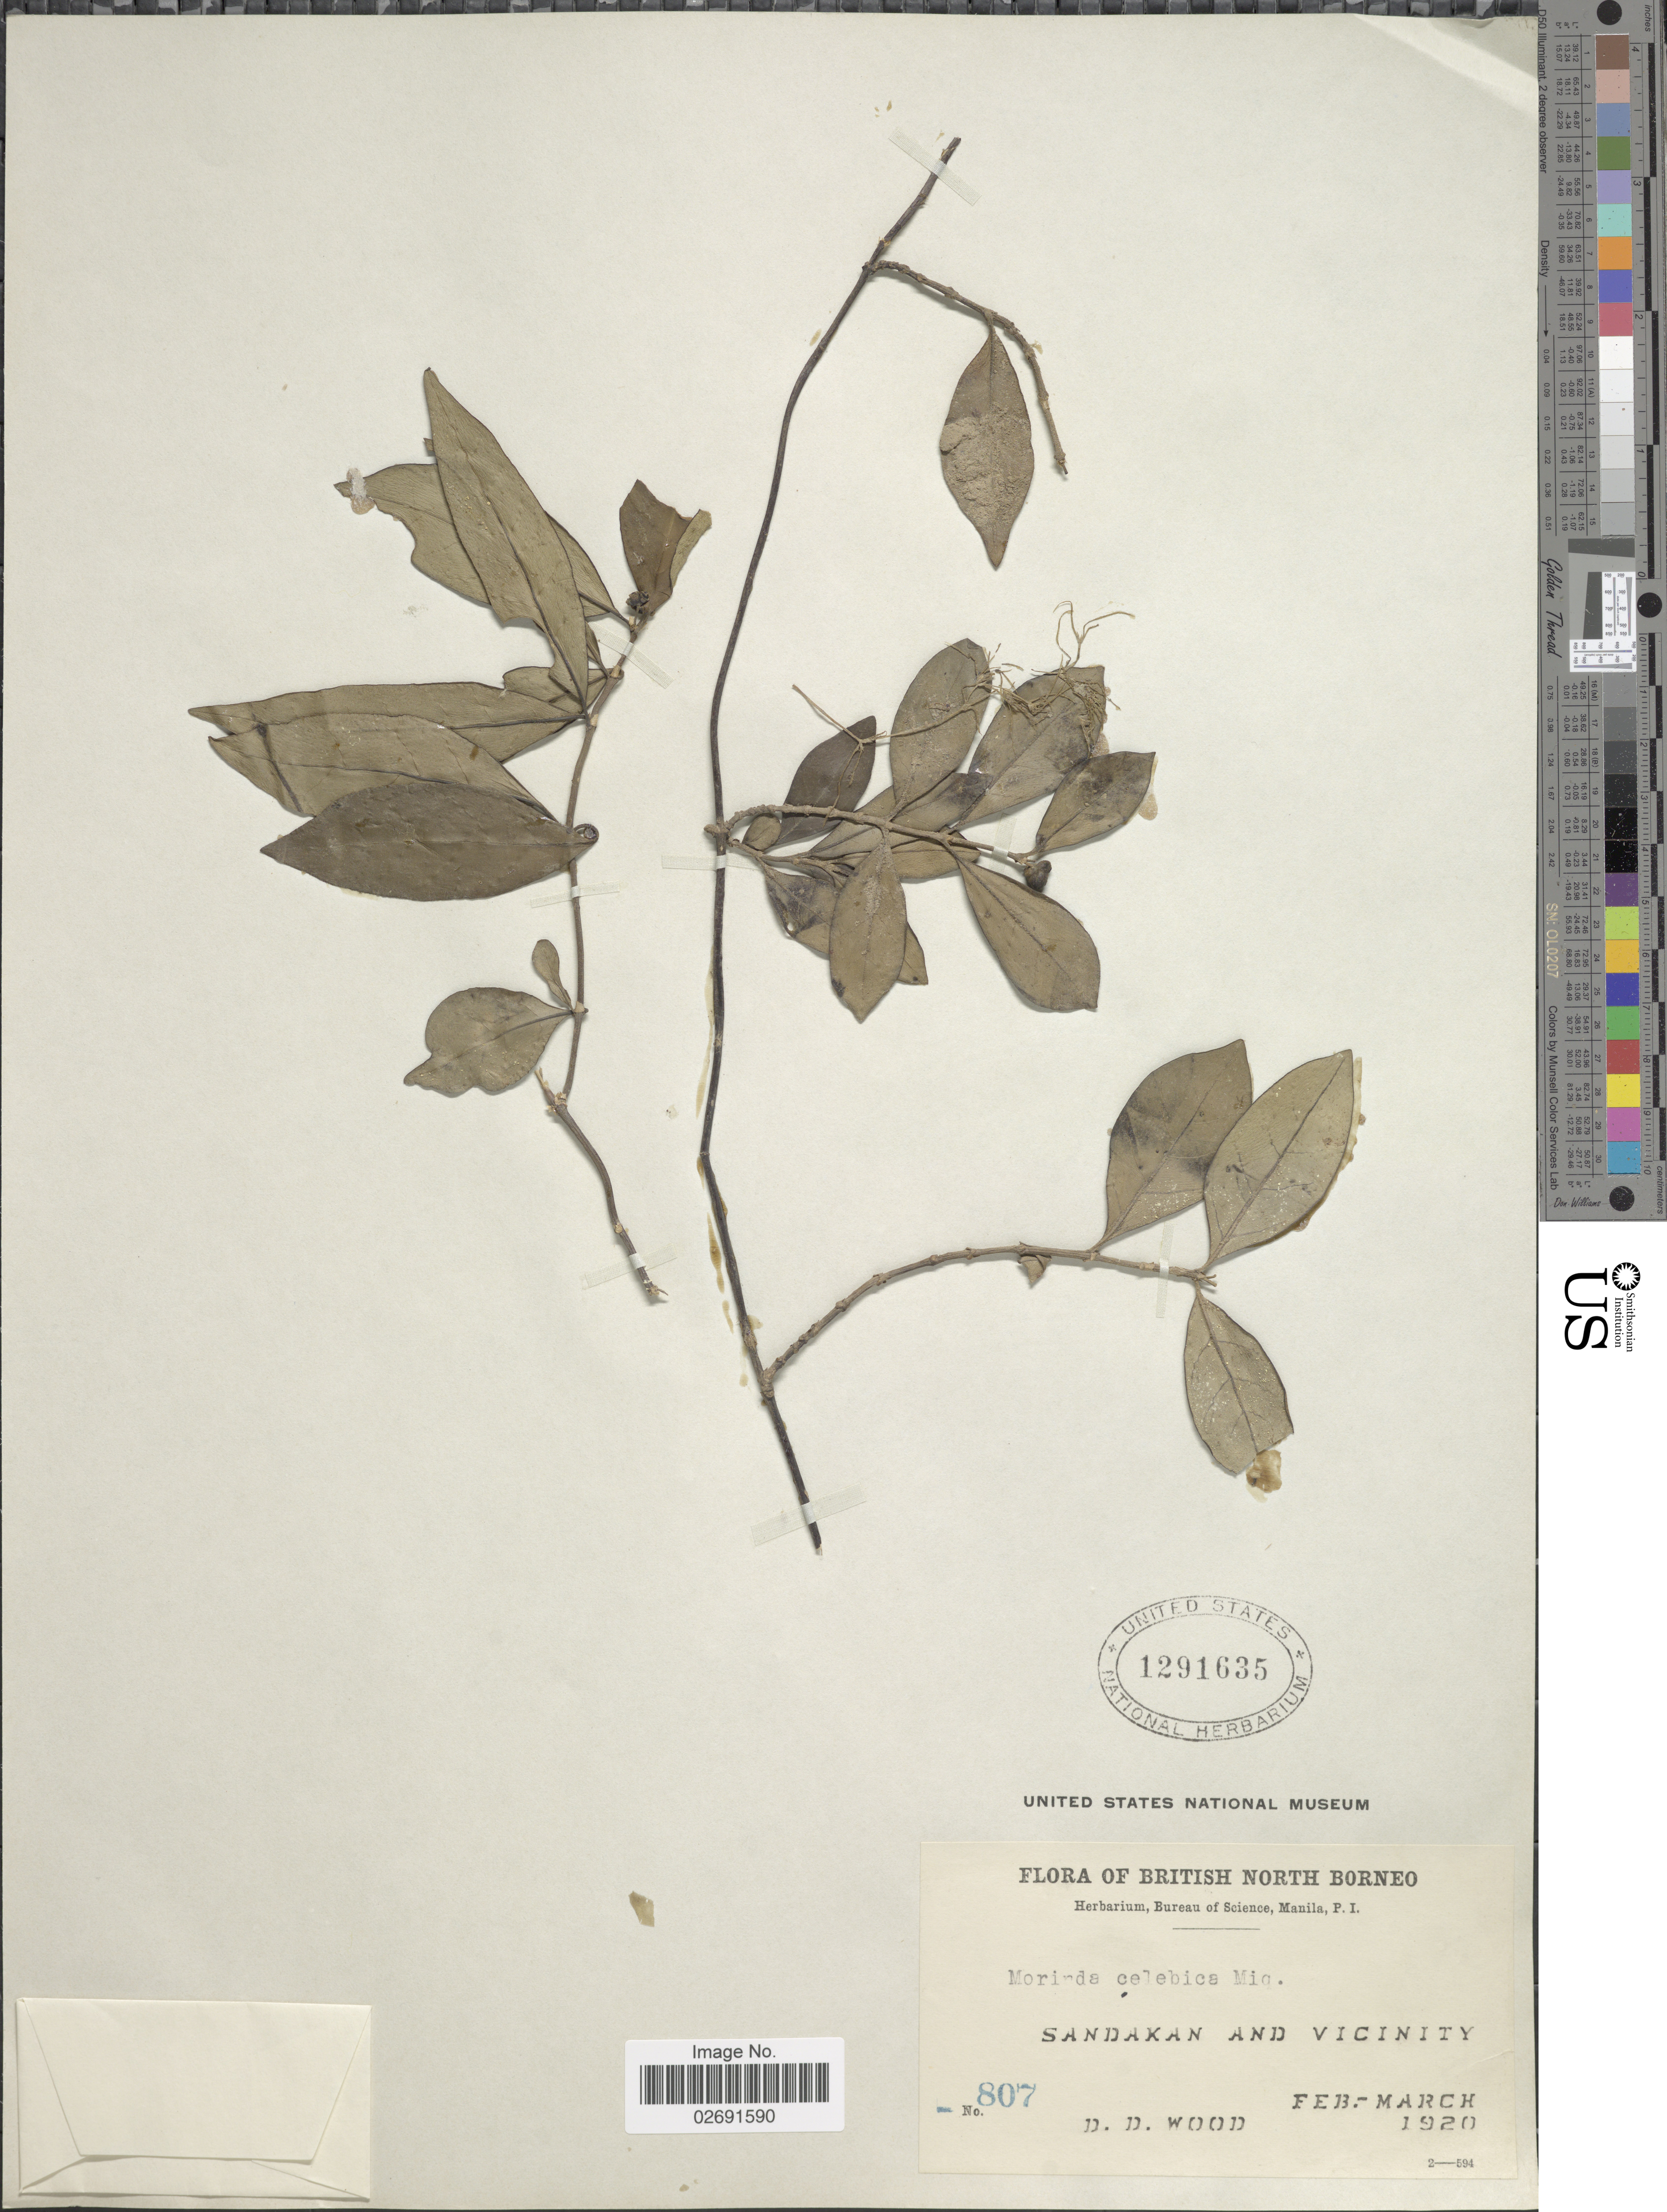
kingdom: Plantae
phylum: Tracheophyta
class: Magnoliopsida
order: Gentianales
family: Rubiaceae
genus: Gynochthodes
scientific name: Gynochthodes celebica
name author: (Miq.) Razafim. & B. Bremer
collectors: D. Wood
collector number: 807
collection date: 1920-02/1920-03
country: Malaysia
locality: British North Borneo, Sandakan and Vicinity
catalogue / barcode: US 1291635